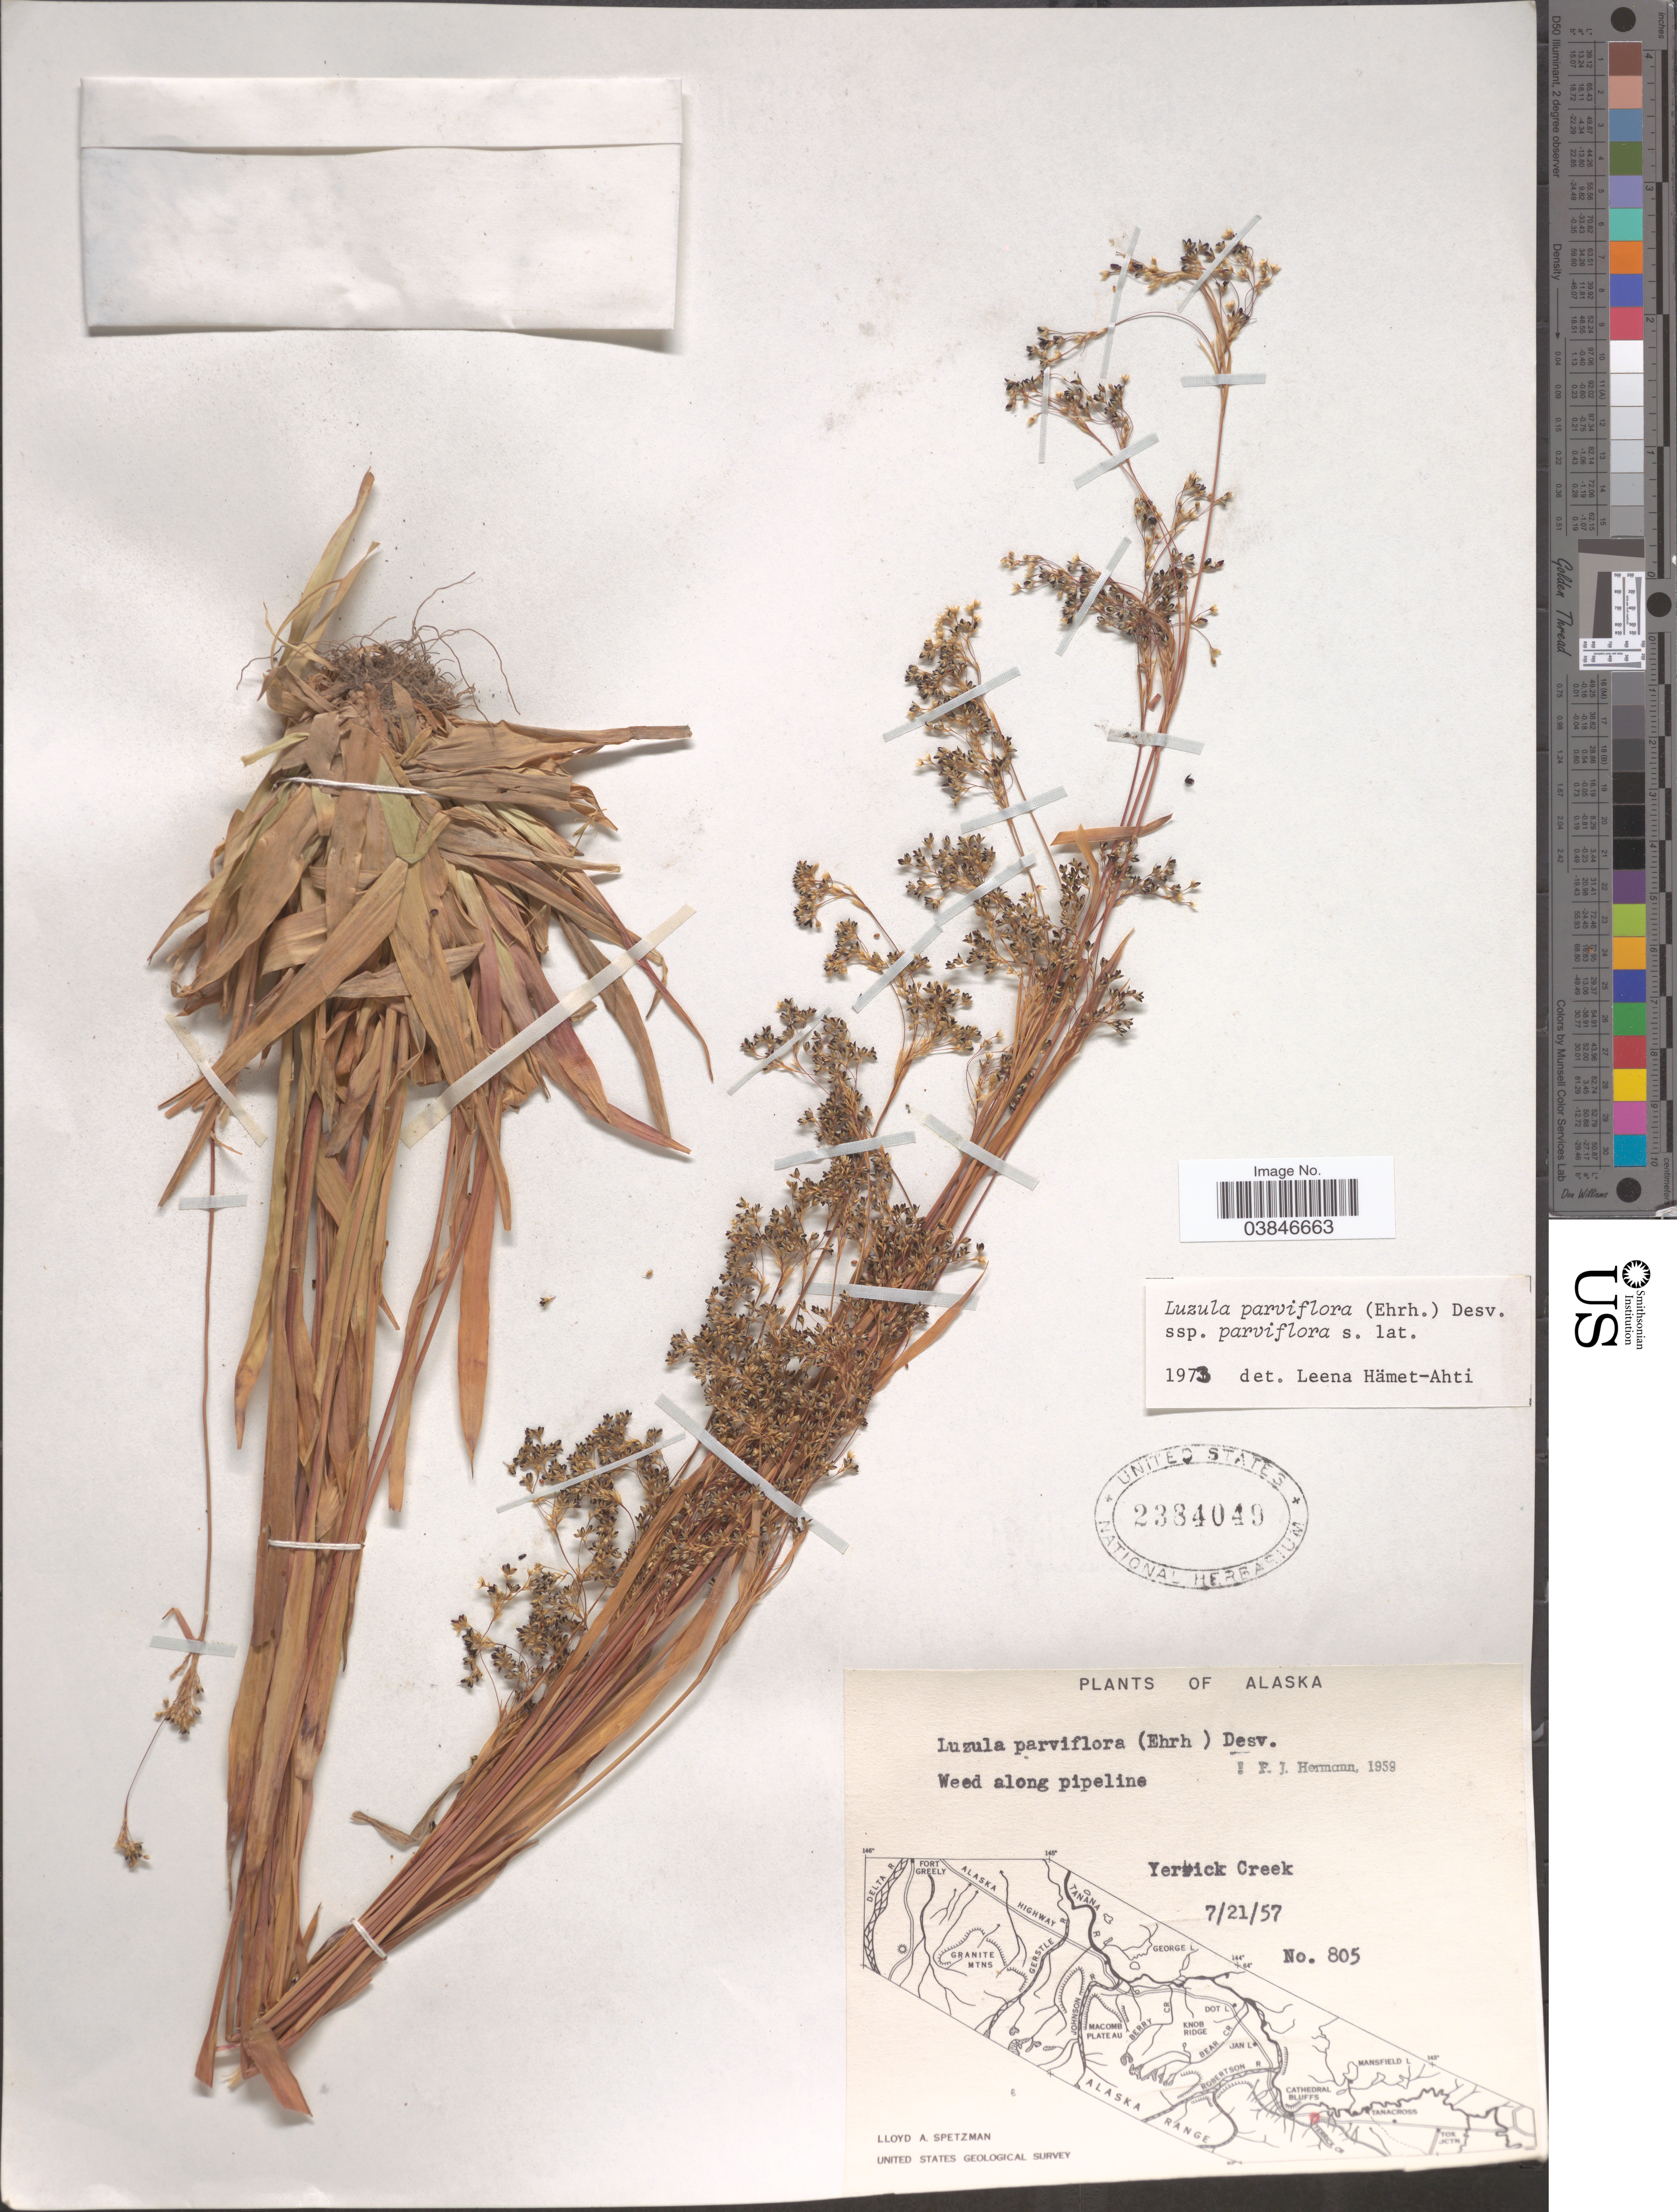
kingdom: Plantae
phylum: Tracheophyta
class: Liliopsida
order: Poales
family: Juncaceae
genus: Luzula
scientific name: Luzula parviflora subsp. parviflora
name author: (Ehrh.) Desv.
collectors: L. Spetzman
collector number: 805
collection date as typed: Transcribed d/m/y: 21/7/57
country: United States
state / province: Alaska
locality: Along pipeline. Yerrick Creek.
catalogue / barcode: US 2334049